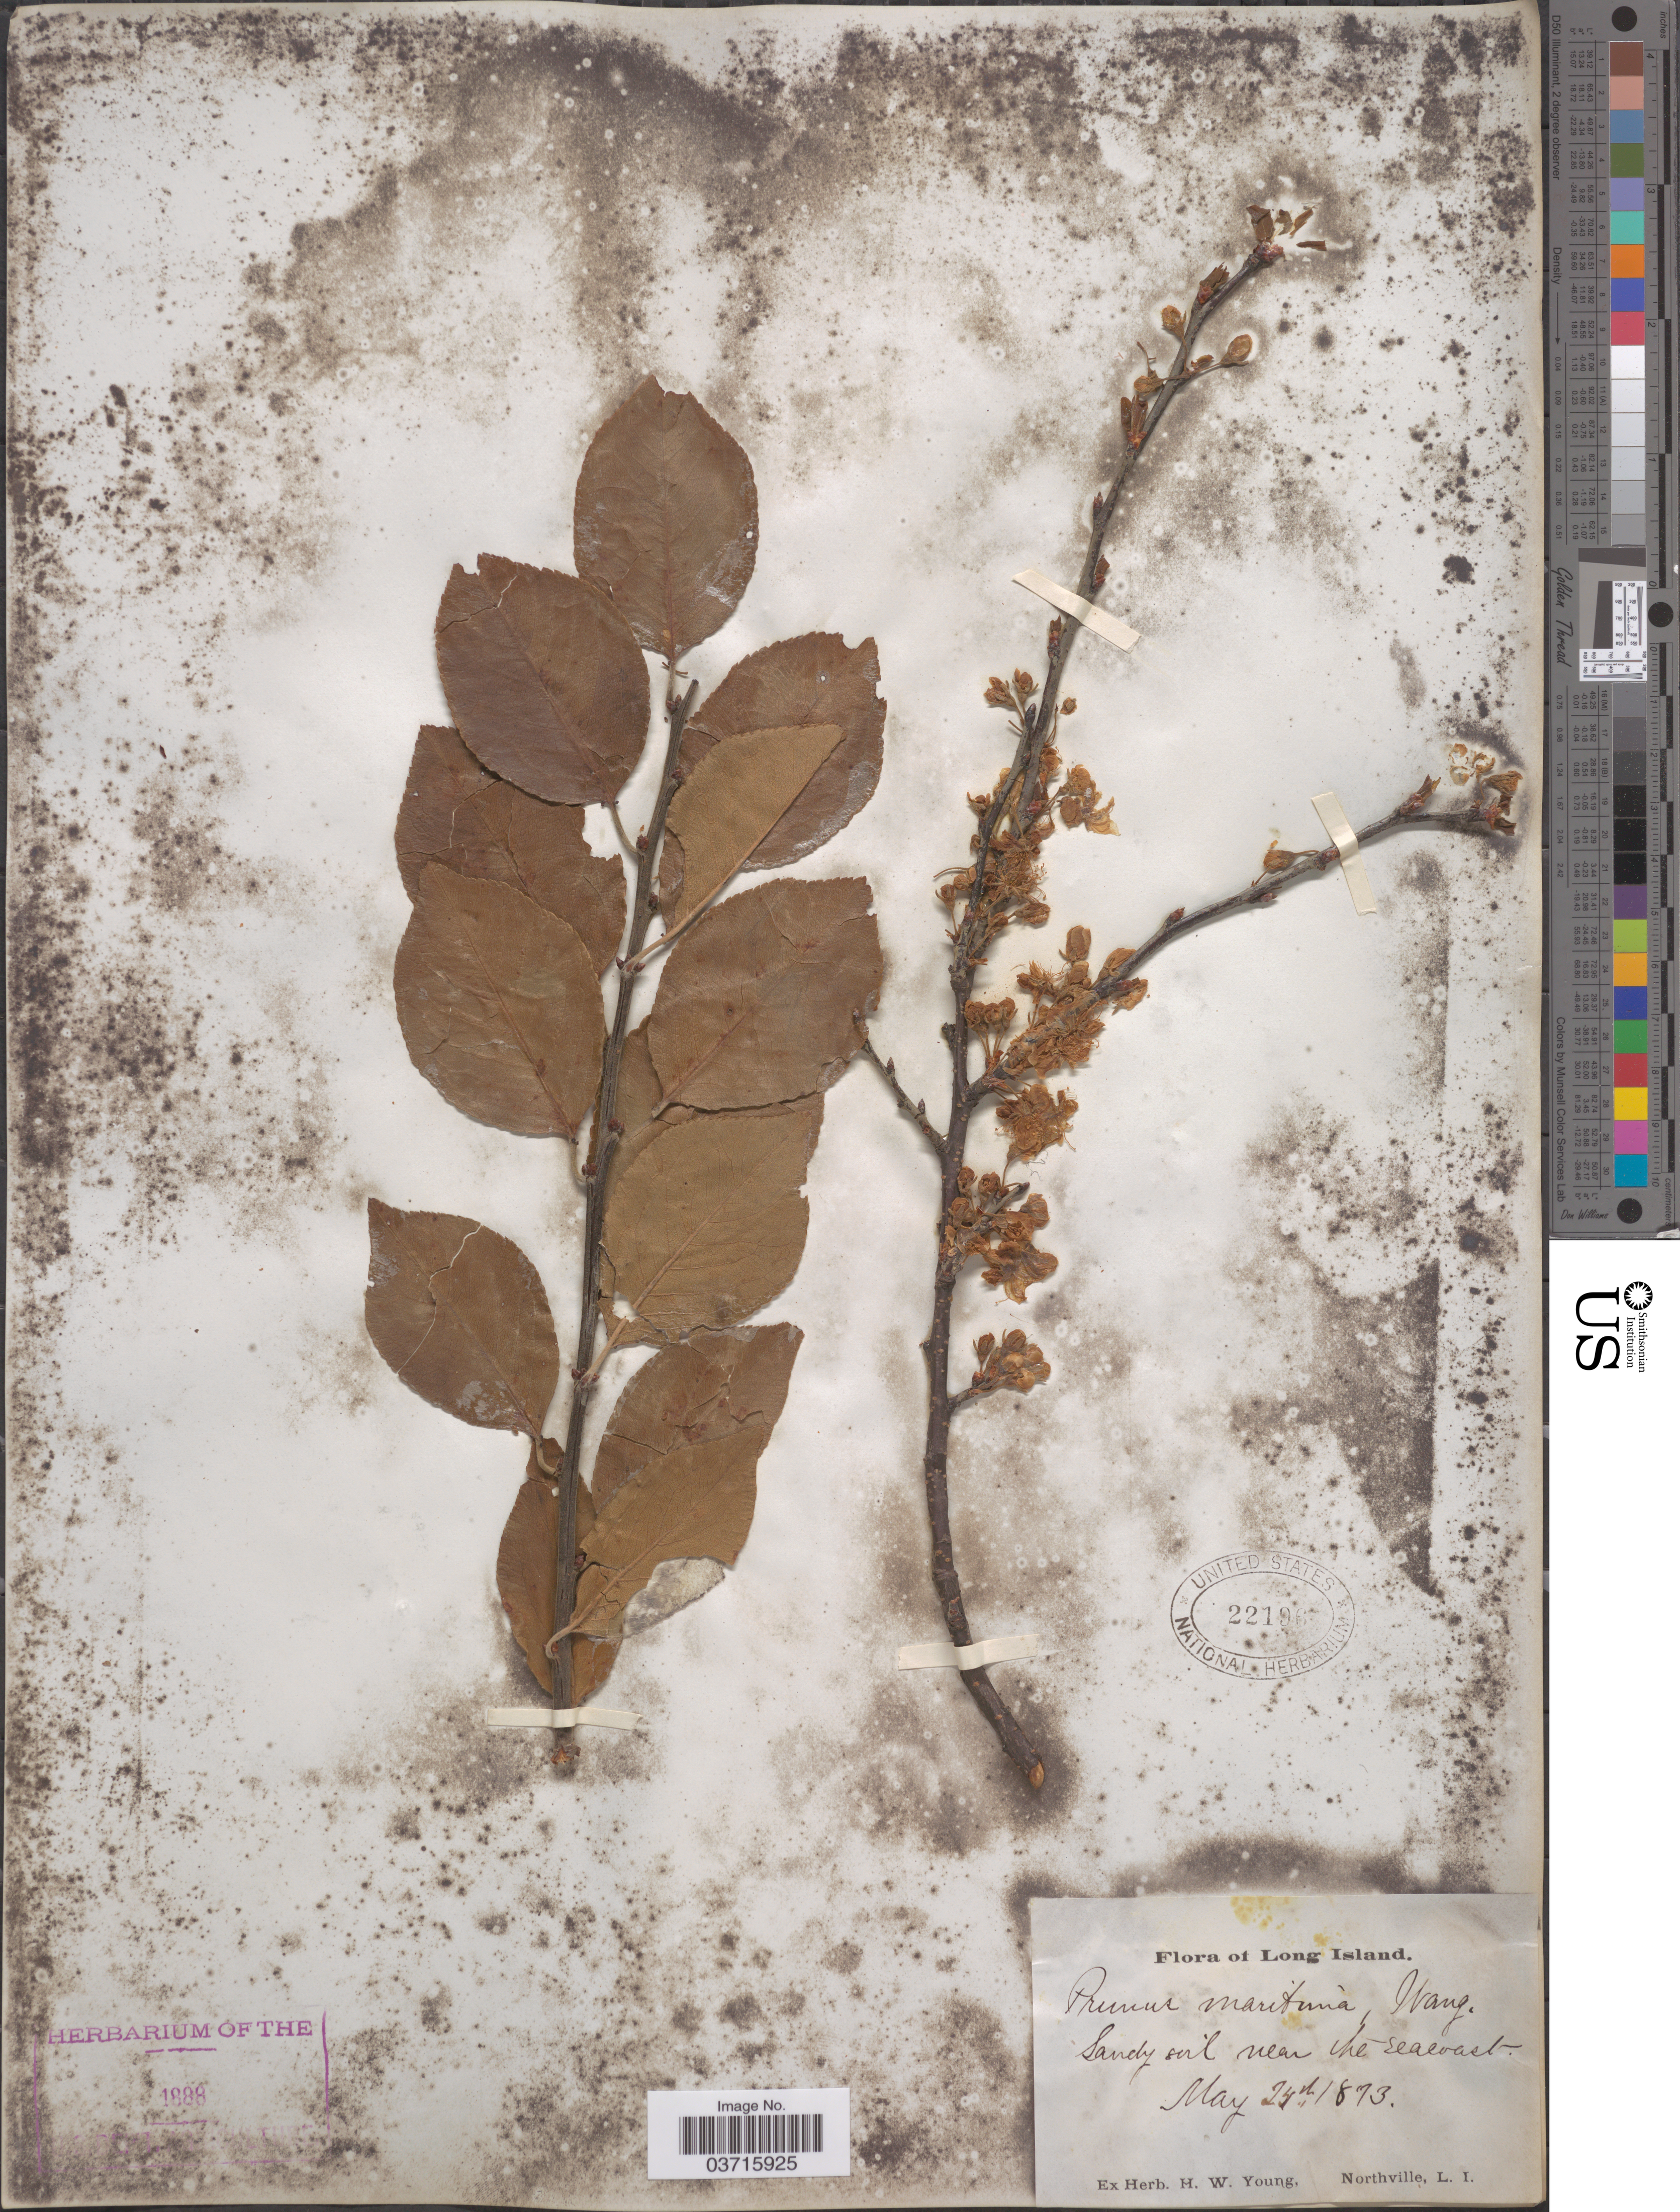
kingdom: Plantae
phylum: Tracheophyta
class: Magnoliopsida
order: Rosales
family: Rosaceae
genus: Prunus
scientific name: Prunus maritima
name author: Marshall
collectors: ex herb. H.W. Young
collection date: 1873-05-14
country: United States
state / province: New York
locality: Long Island. Sandy soil near the seacoast.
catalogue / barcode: US 22196